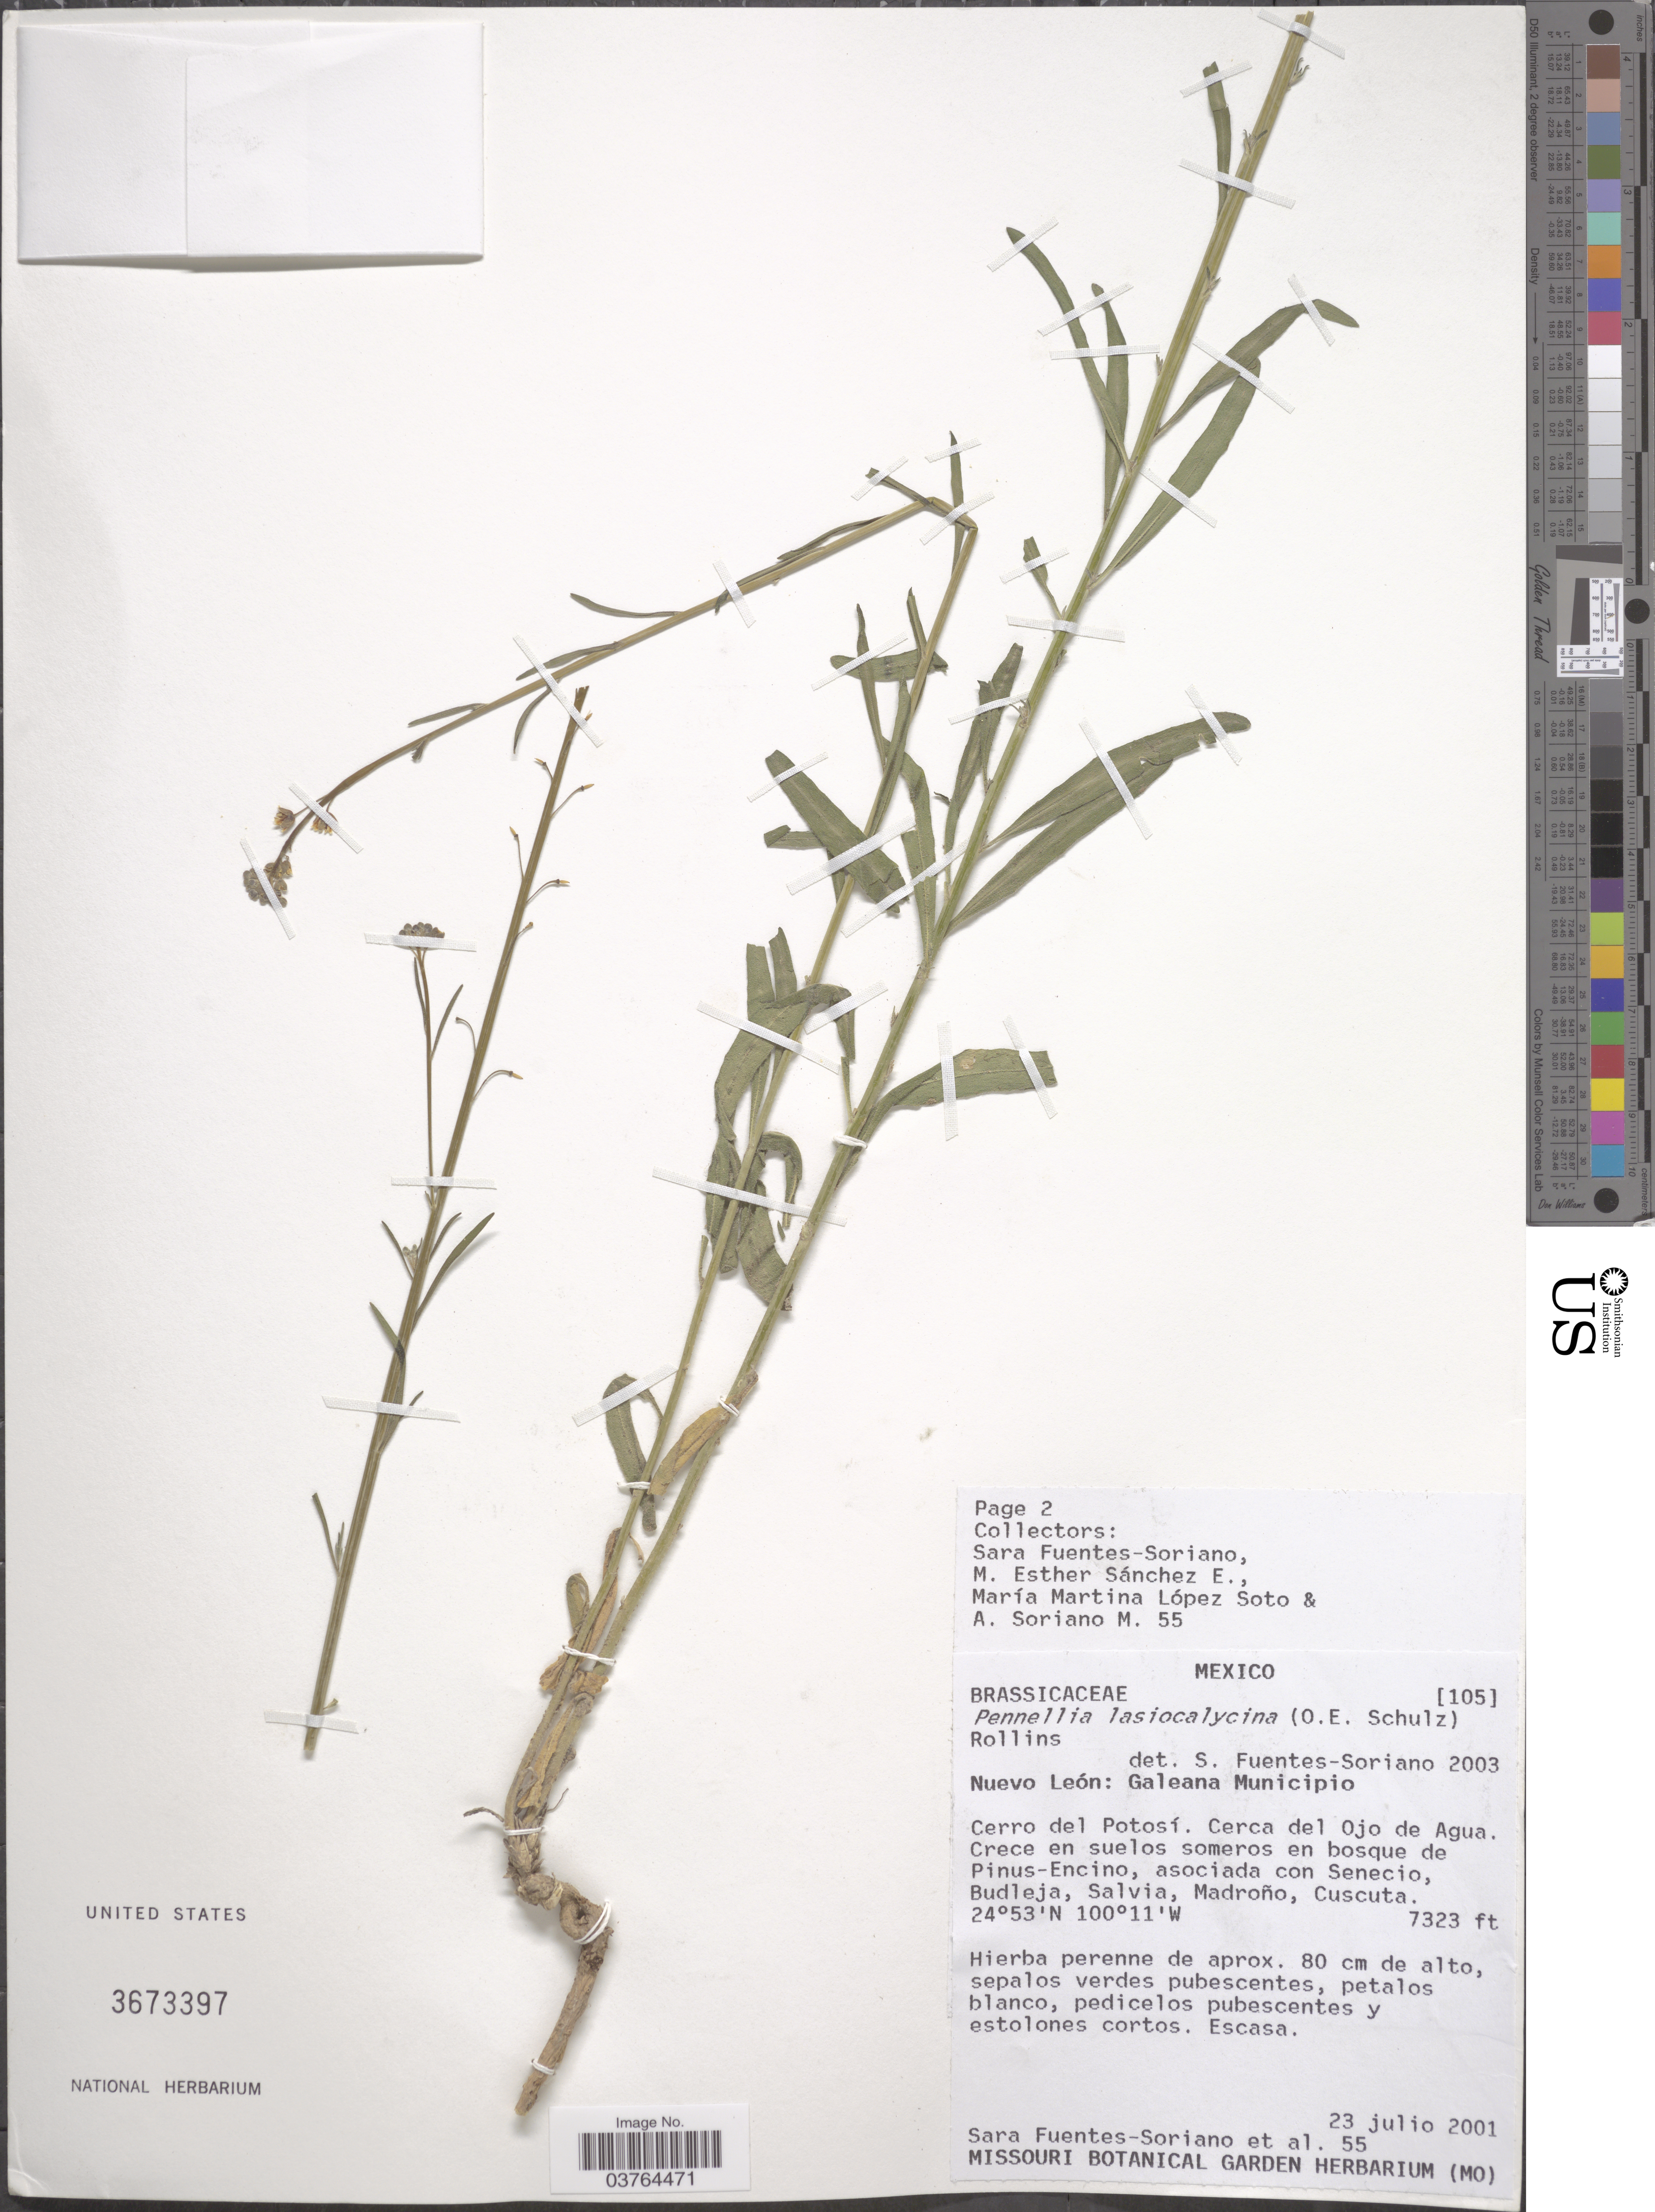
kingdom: Plantae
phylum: Tracheophyta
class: Magnoliopsida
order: Brassicales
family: Brassicaceae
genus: Pennellia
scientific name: Pennellia lasiocalycina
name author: (O.E. Schulz) Rollins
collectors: S. Fuentes-Soriano, M. Sánchez, M. López & A. Soriano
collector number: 55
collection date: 2001-07-23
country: Mexico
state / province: Nuevo León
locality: Galeena Municipio. Cerro del Potosí. Cerca del Ojo de Agua.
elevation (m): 2232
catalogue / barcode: US 3673397